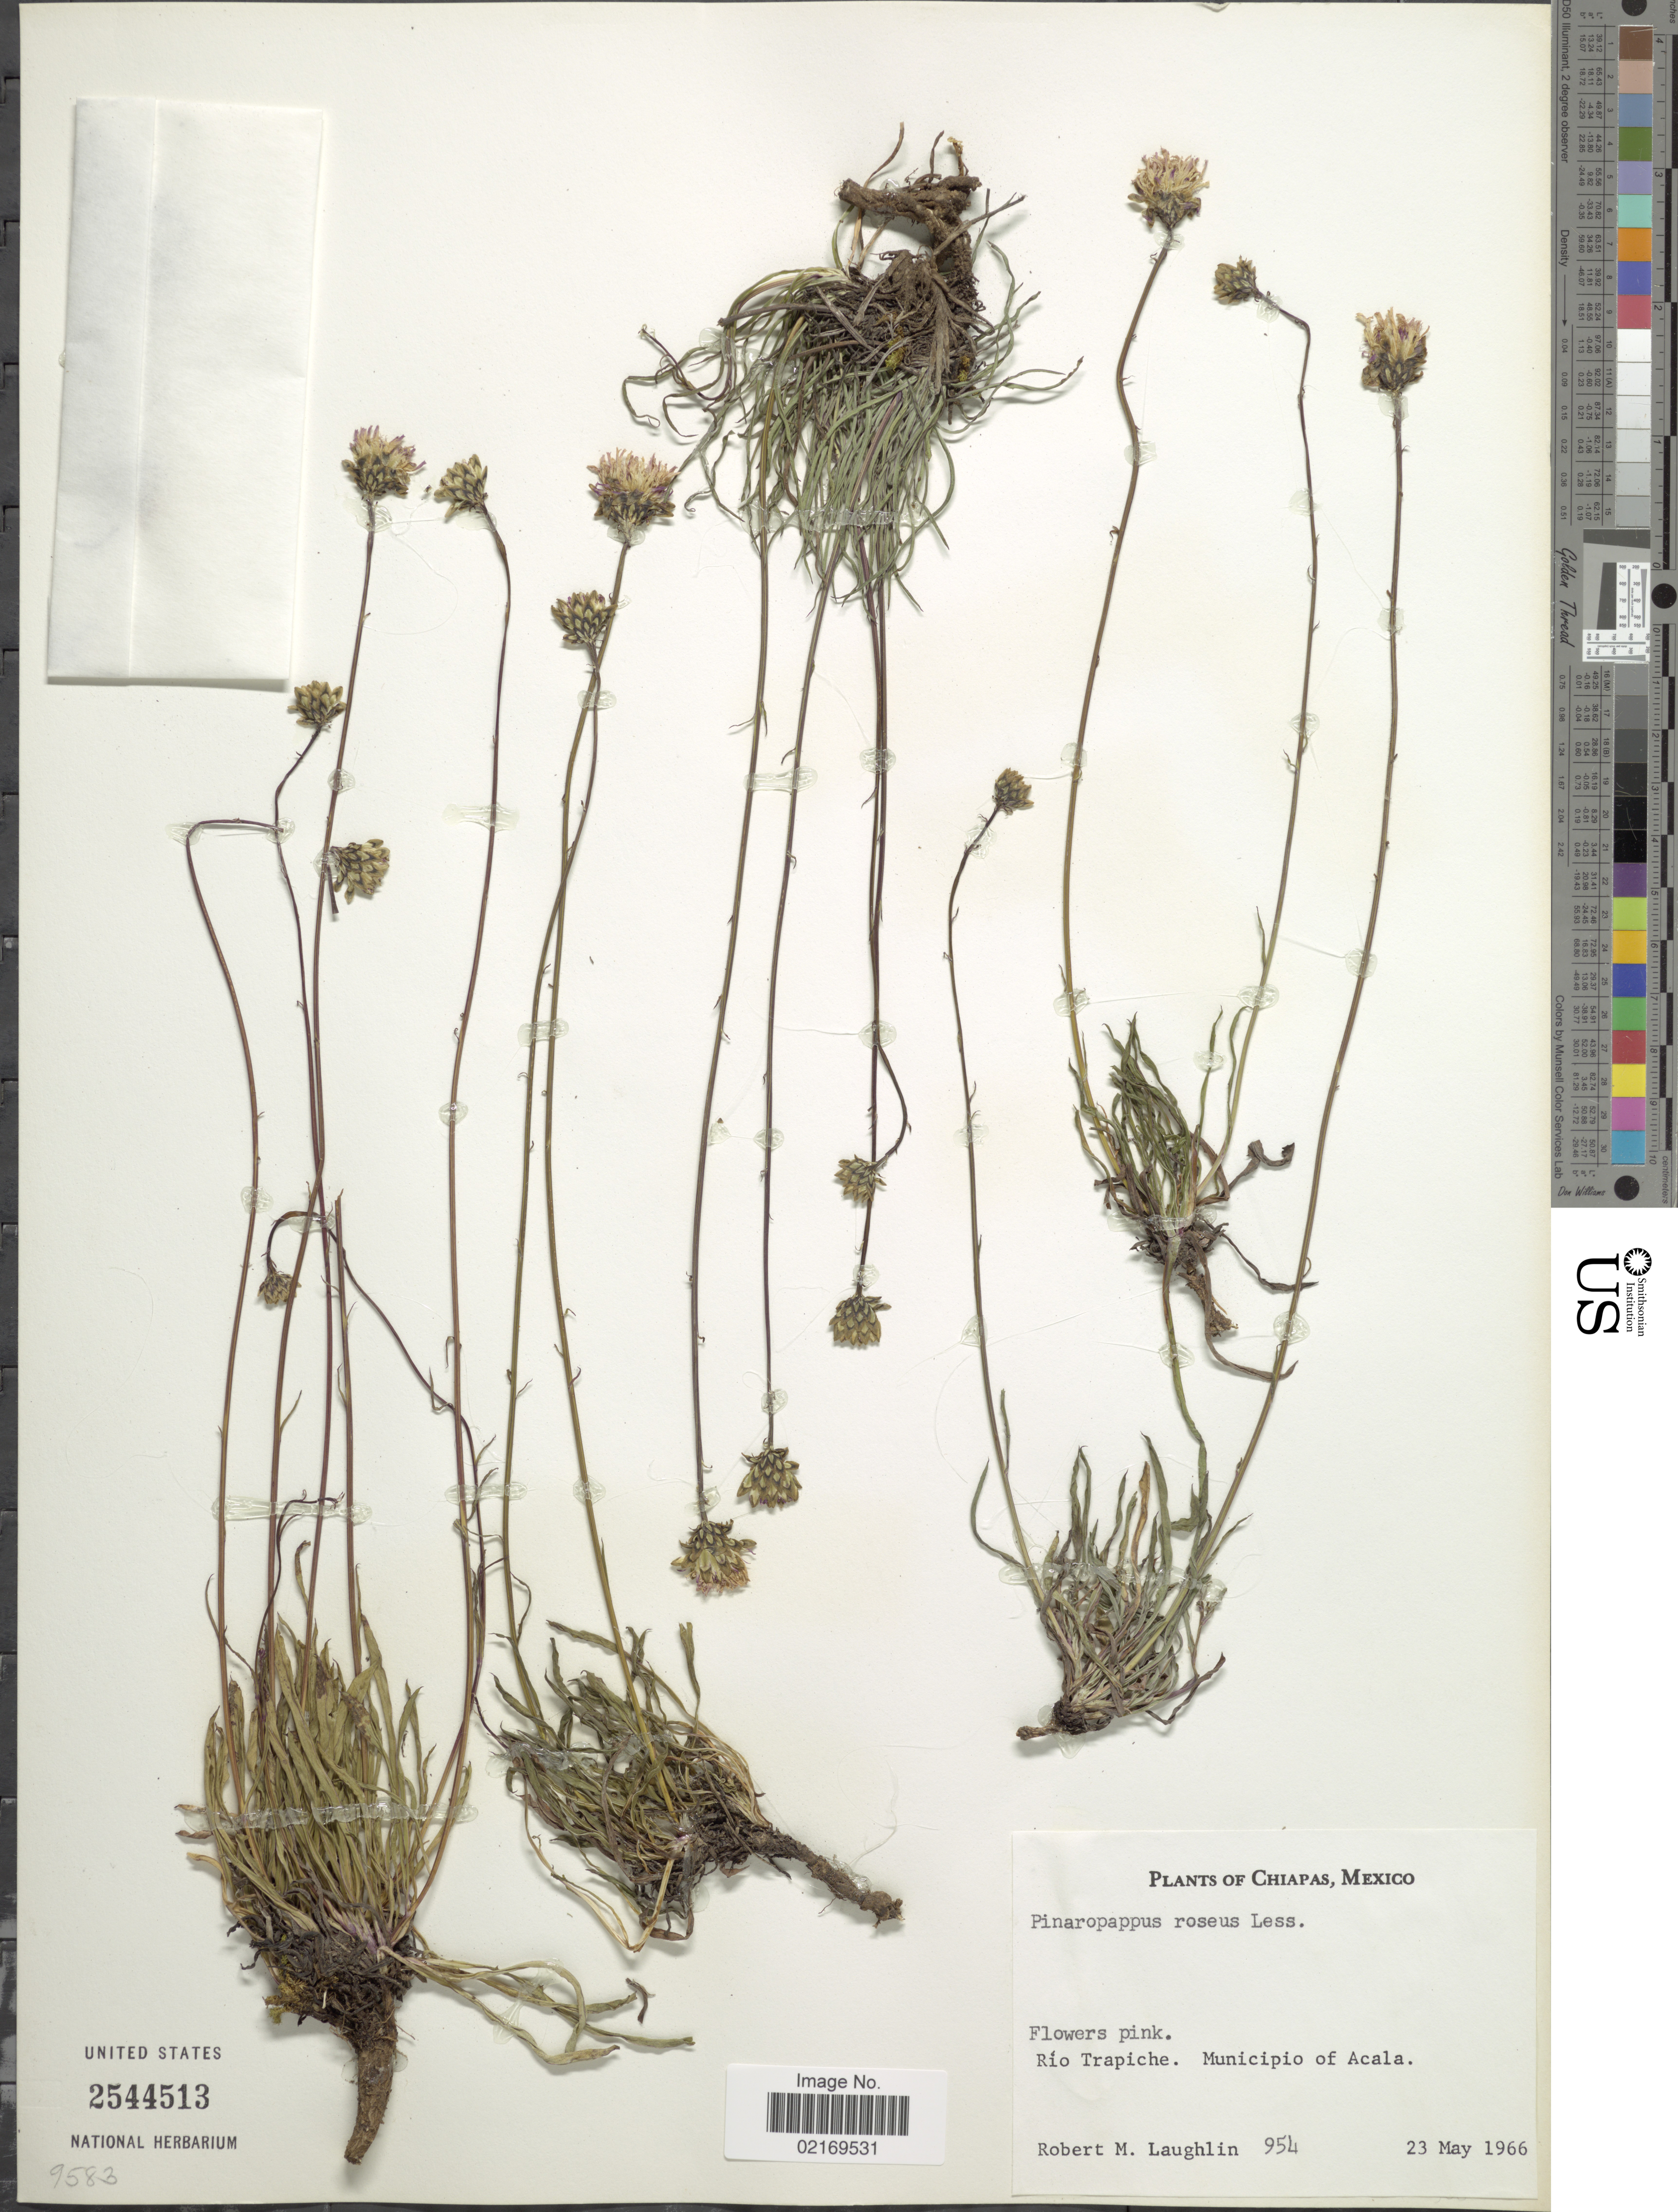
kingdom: Plantae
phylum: Tracheophyta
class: Magnoliopsida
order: Asterales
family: Asteraceae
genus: Pinaropappus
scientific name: Pinaropappus roseus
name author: Less.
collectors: R. M. Laughlin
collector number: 954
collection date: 1966-05-23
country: Mexico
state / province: Chiapas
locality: Rio Trapiche, Municipio of Acala.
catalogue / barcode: US 2544513